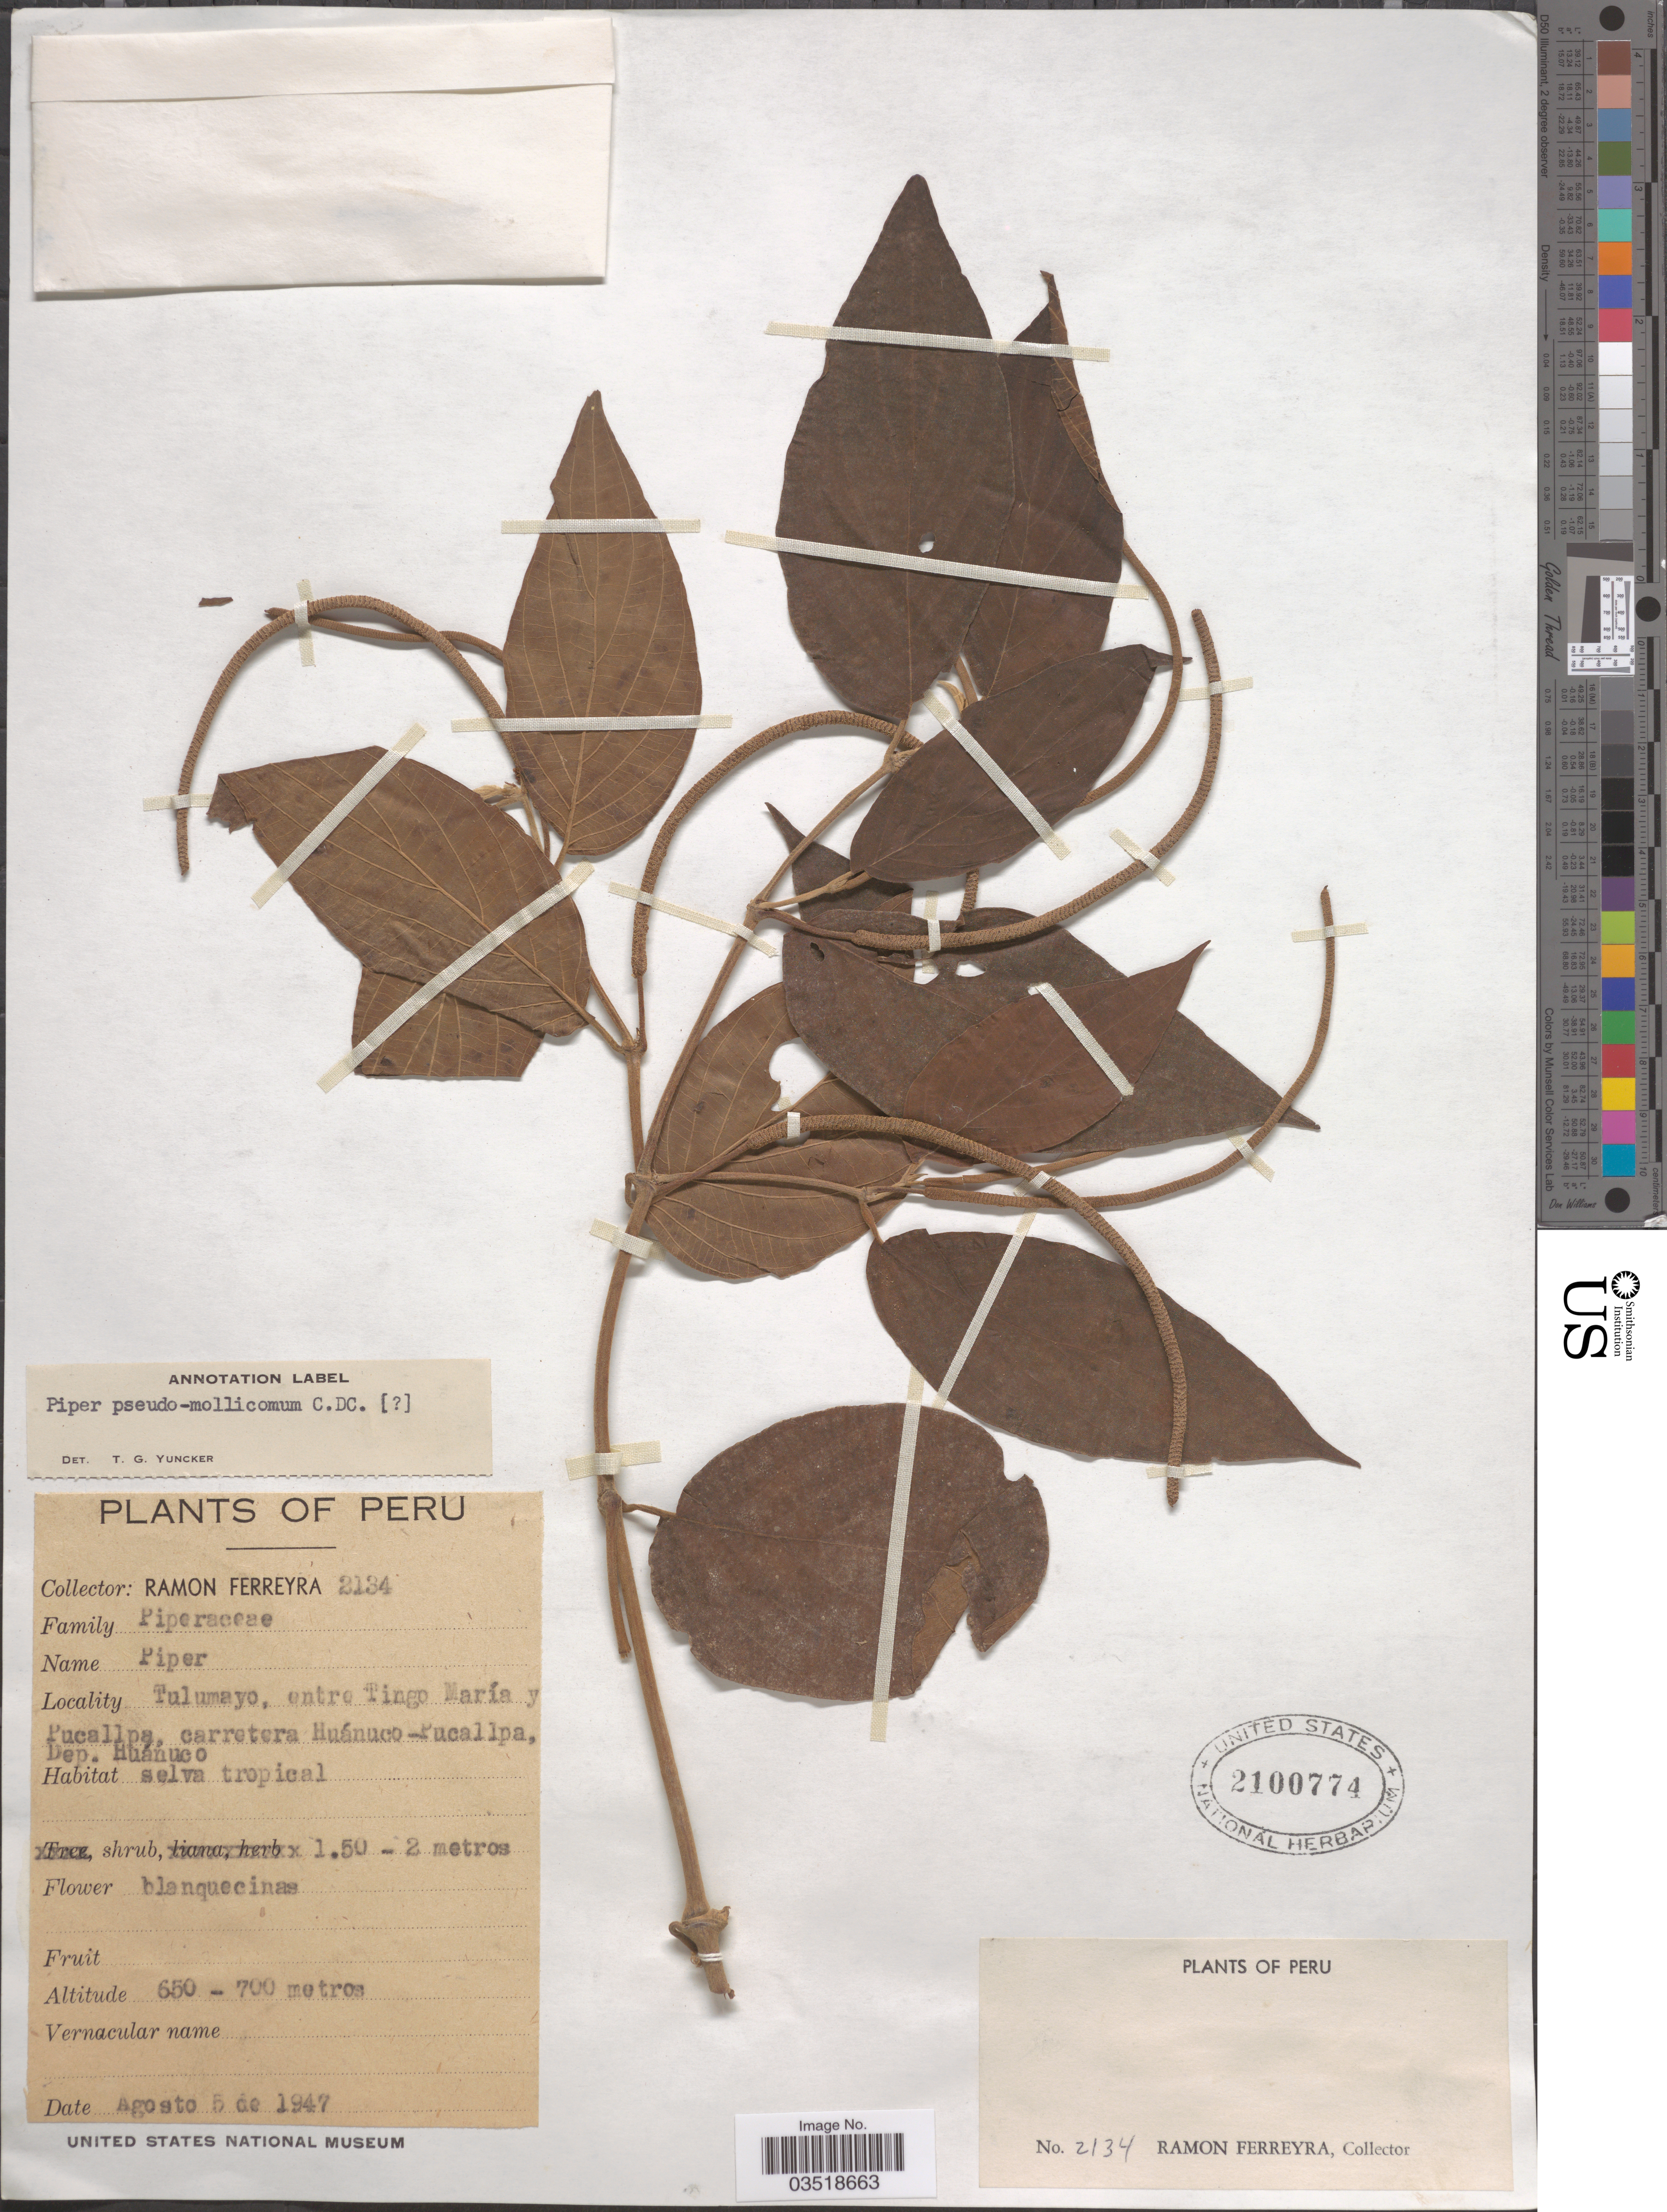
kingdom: Plantae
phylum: Tracheophyta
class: Magnoliopsida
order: Piperales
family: Piperaceae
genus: Piper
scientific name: Piper pseudomollicomum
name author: C. DC.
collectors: R. A. Ferreyra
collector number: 2134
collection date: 1947-08-05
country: Peru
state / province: Huánuco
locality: Tulumayo, entre Tingo María y Pucallpa, carretera Huánuco-Pucallpa, Dep. Huánuco.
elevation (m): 650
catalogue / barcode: US 2100774